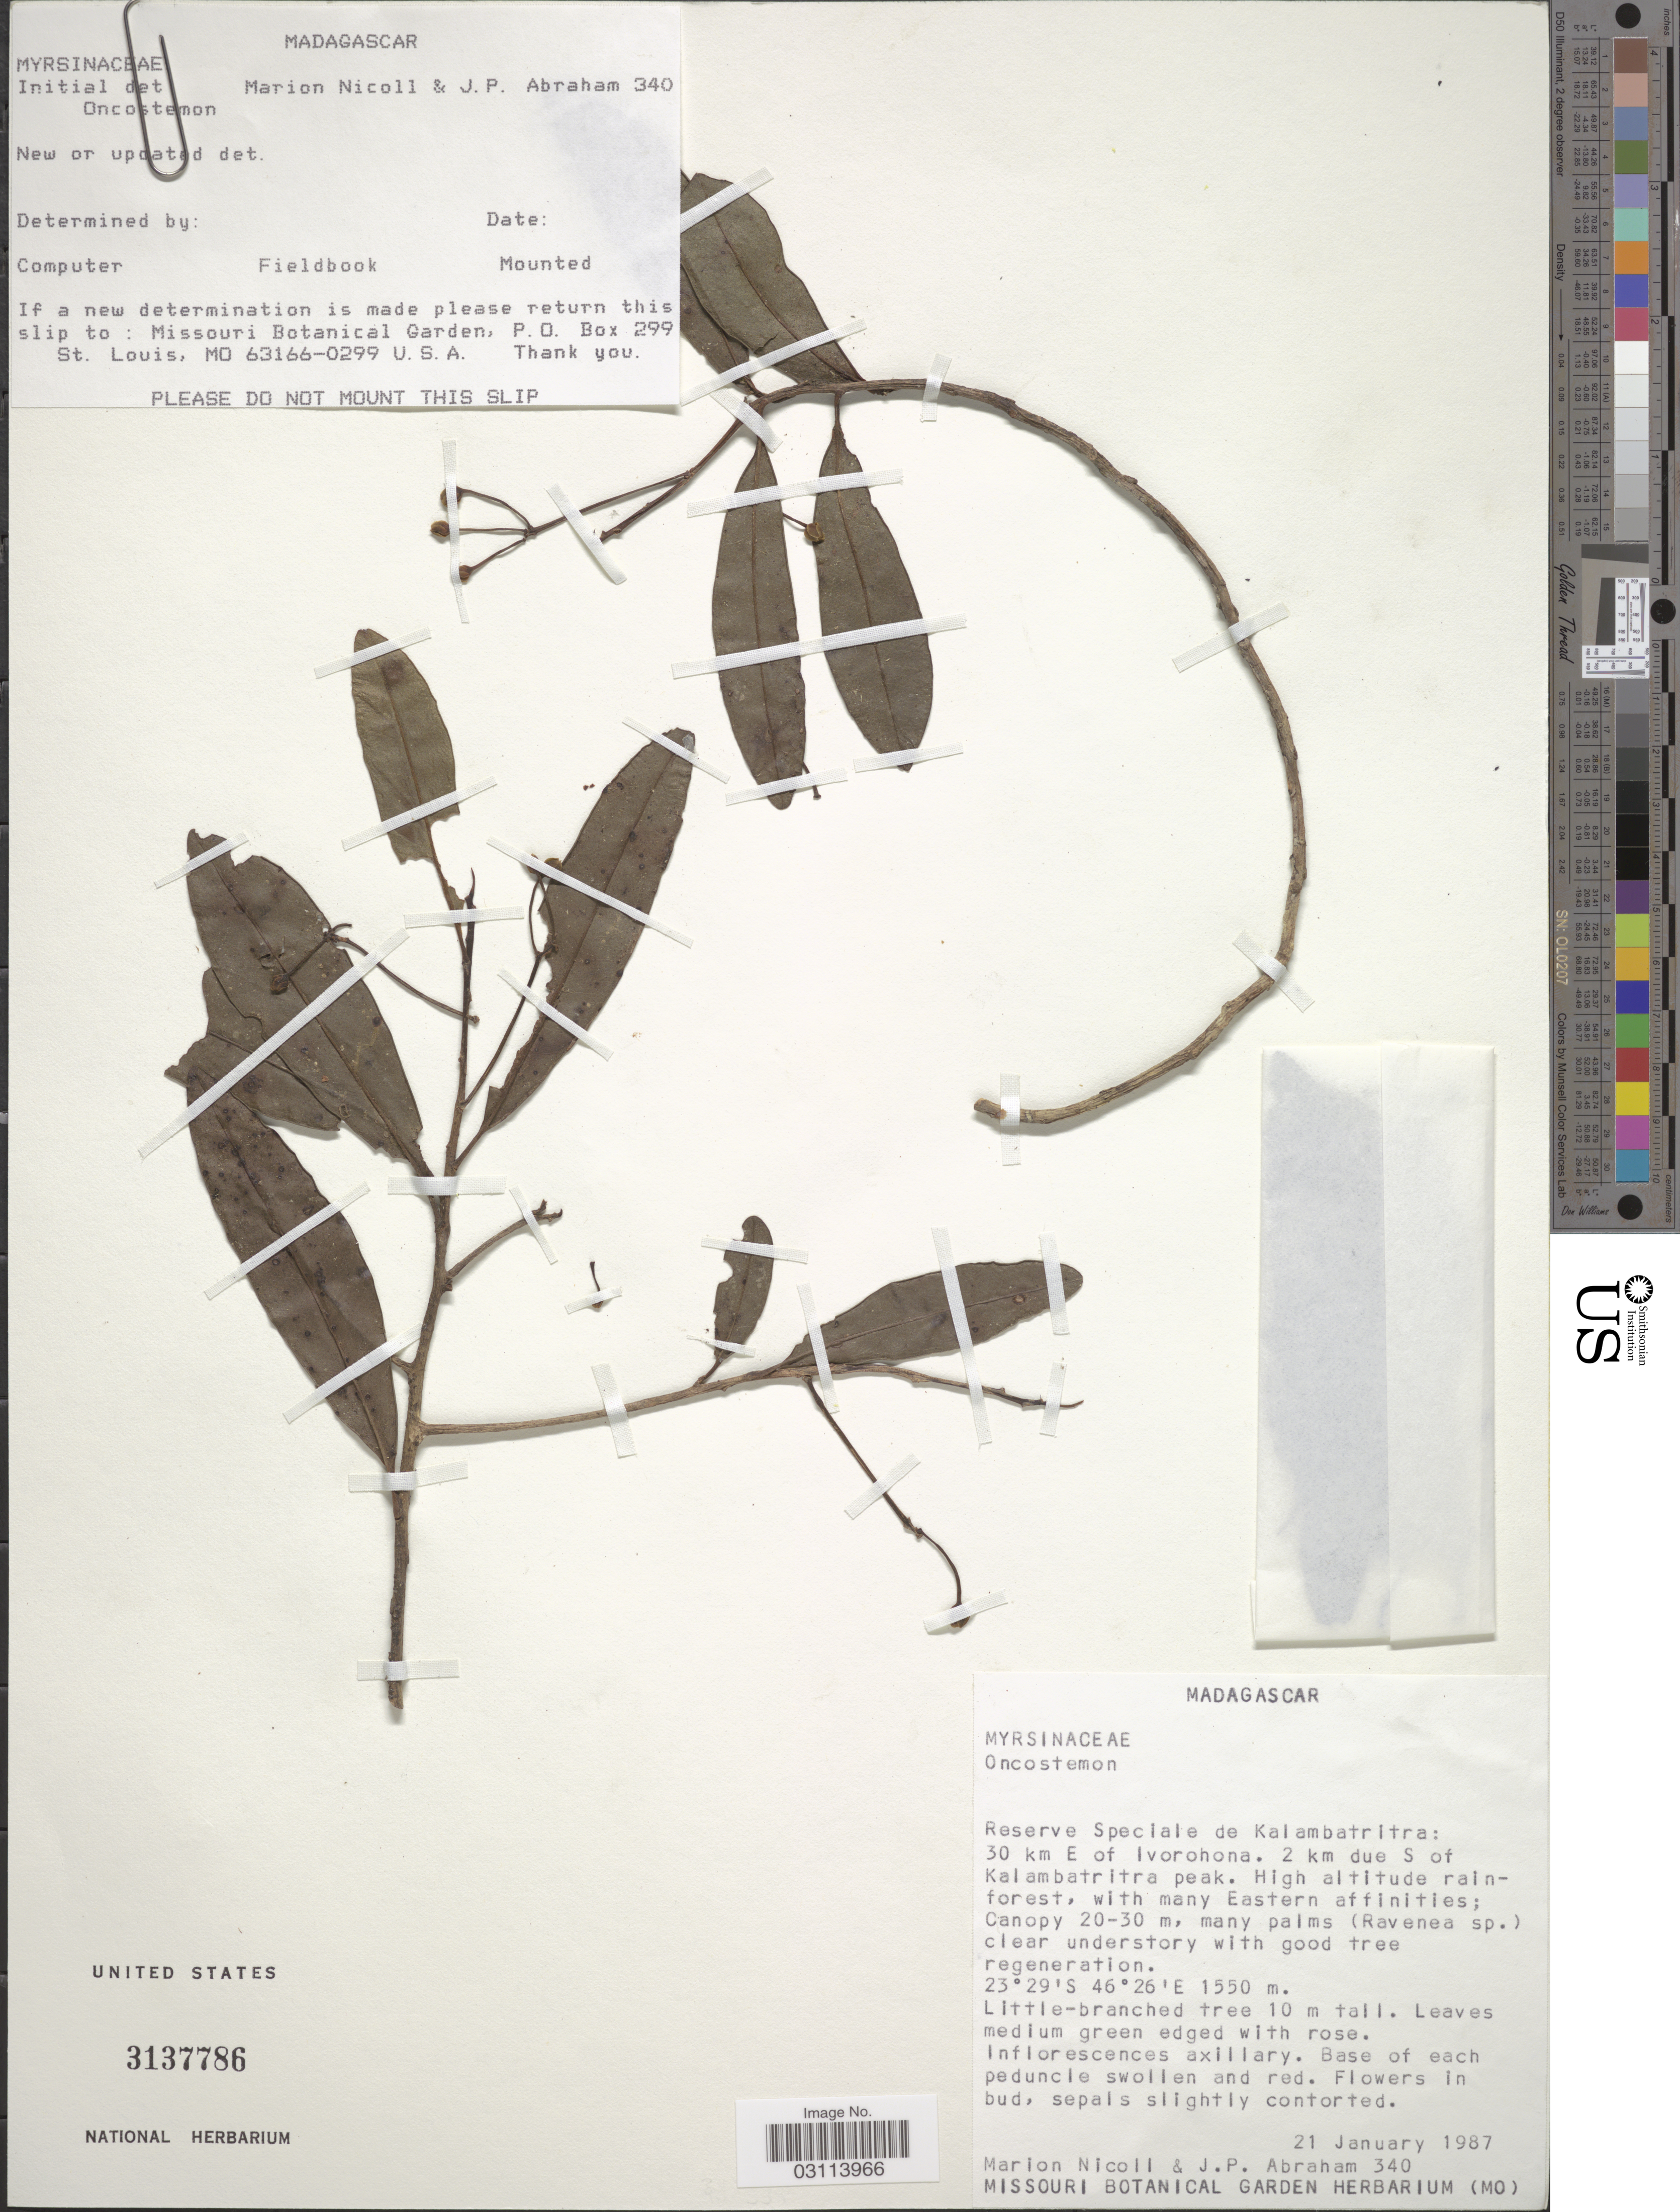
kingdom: Plantae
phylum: Tracheophyta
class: Magnoliopsida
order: Ericales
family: Primulaceae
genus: Oncostemon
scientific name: Oncostemon sp.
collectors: M. F. Nicoll & J. P. Abraham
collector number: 340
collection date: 1987-01-21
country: Madagascar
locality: Reserve Speciale de Kalambatritra: 30 km E of Ivorohona. 2 km due S of Kalambatritra peak.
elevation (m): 1550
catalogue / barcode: US 3137786